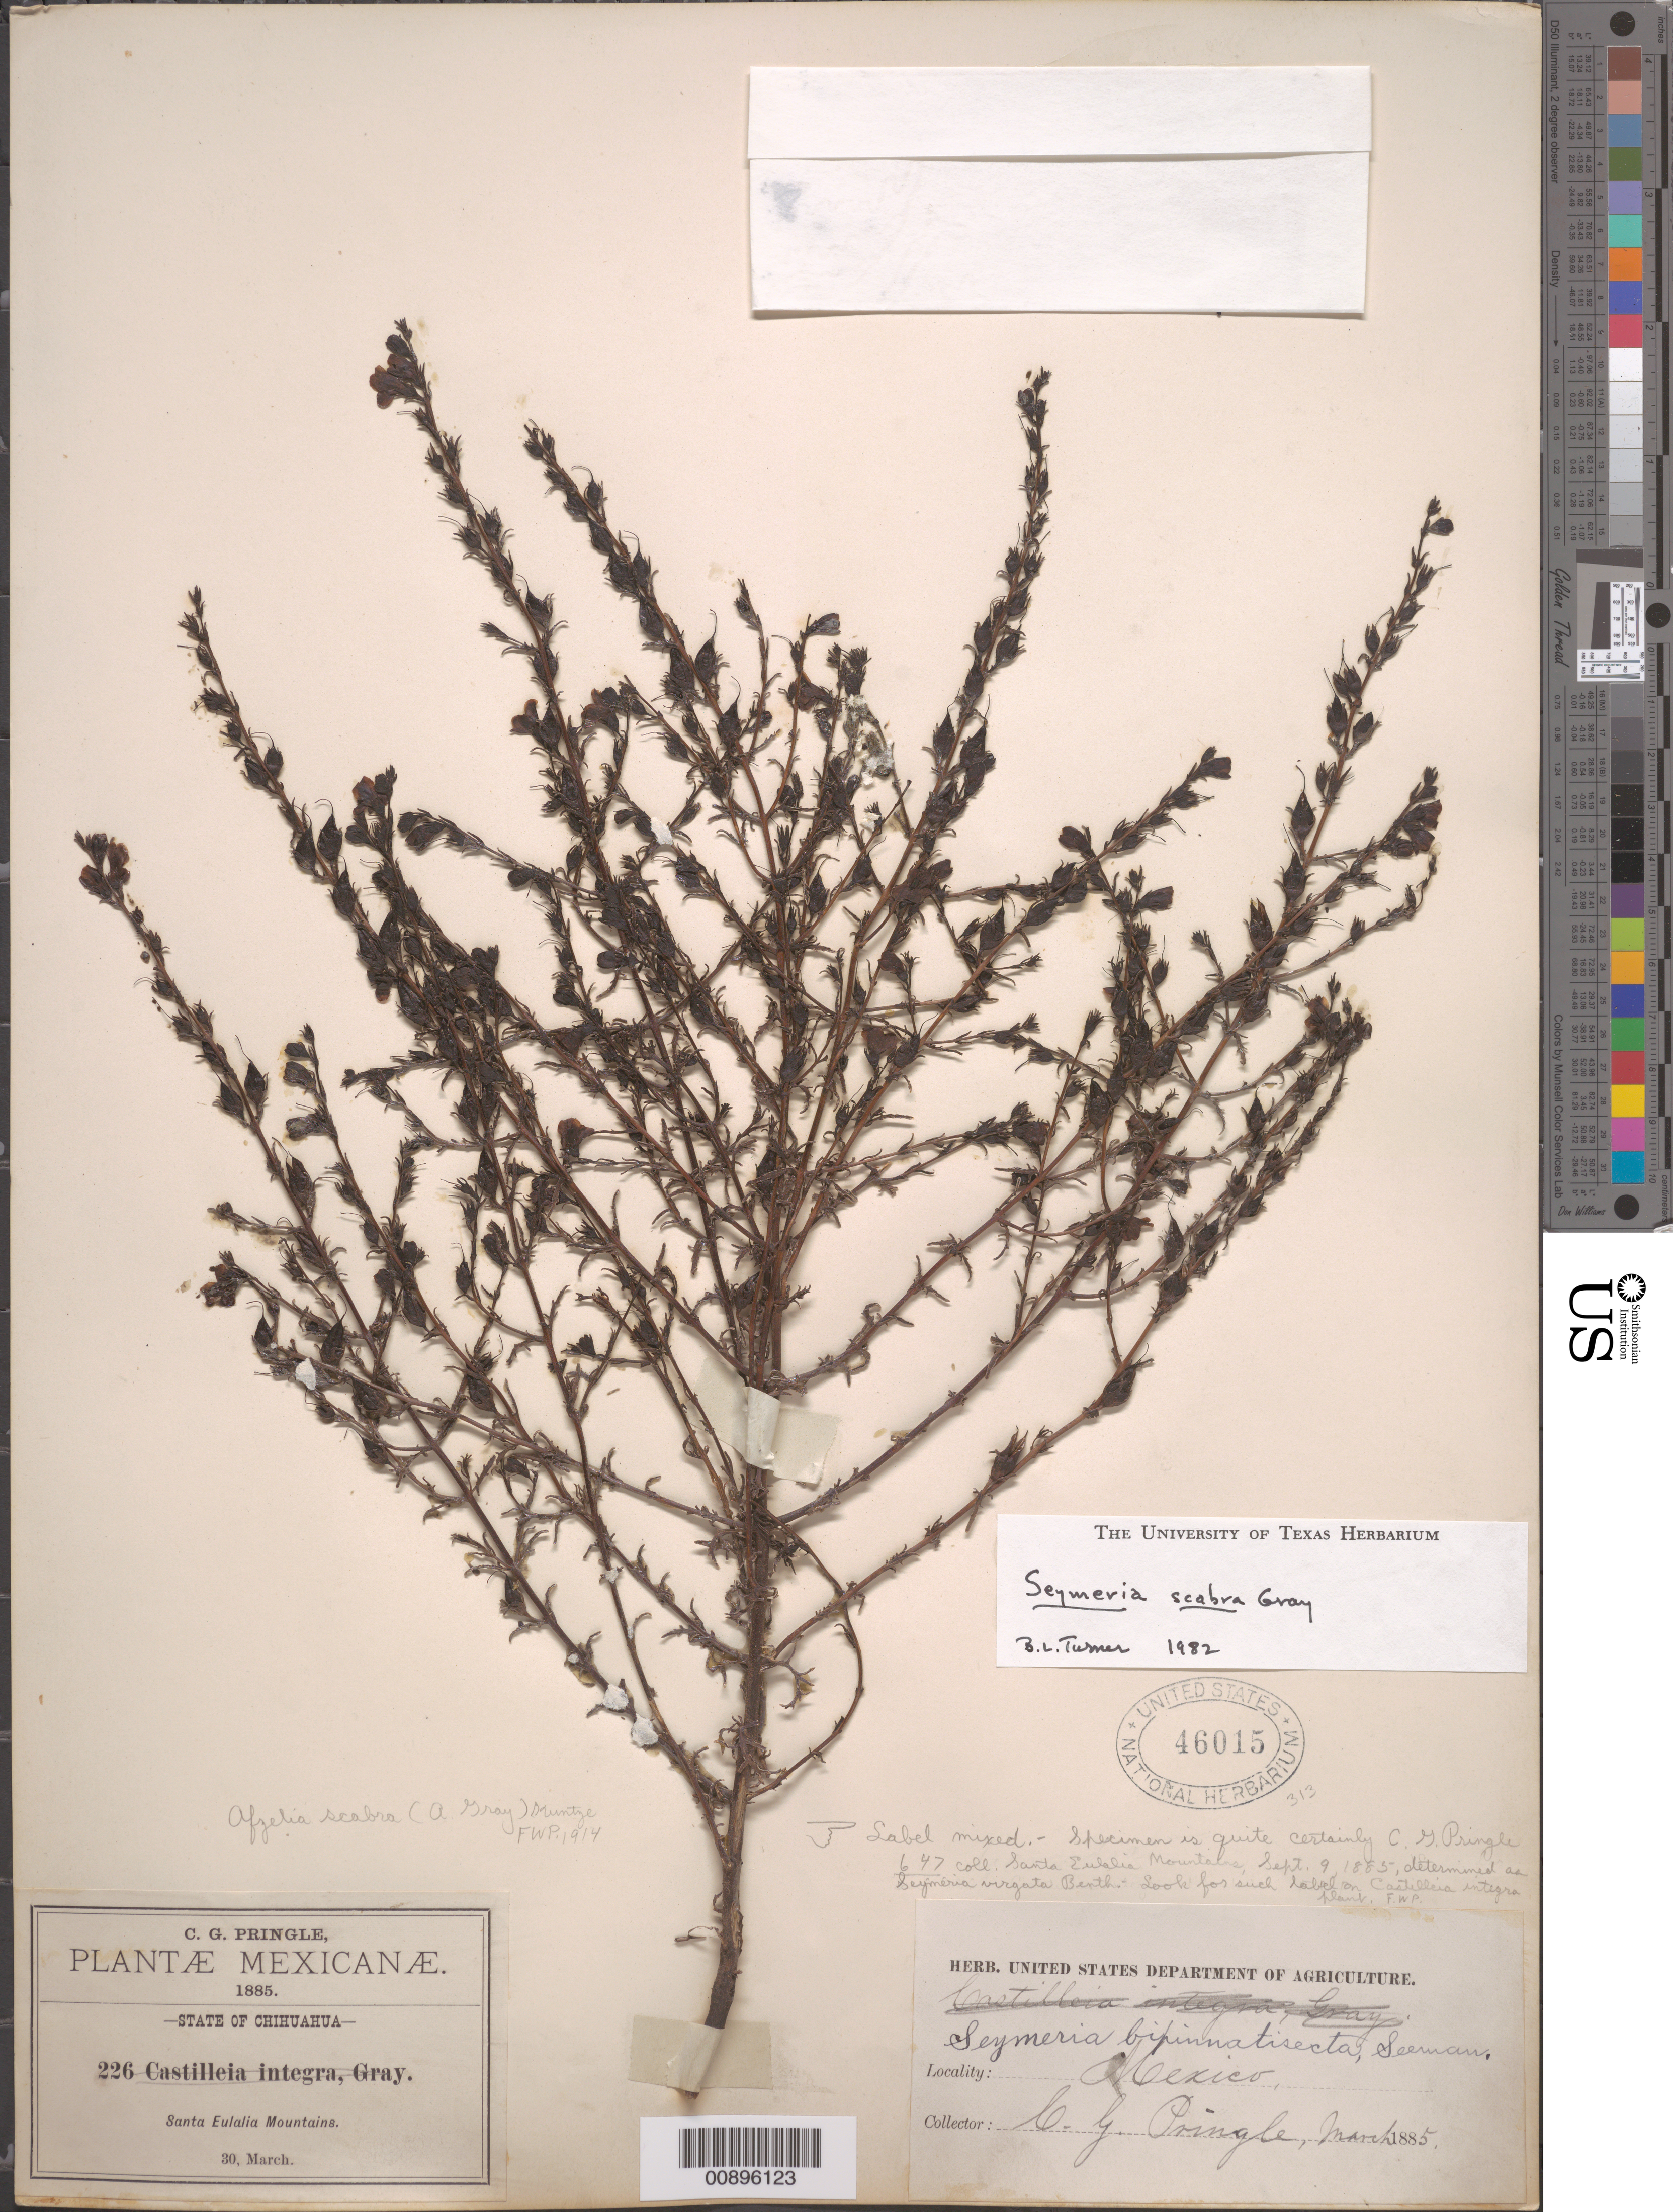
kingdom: Plantae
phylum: Tracheophyta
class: Magnoliopsida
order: Lamiales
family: Orobanchaceae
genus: Seymeria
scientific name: Seymeria scabra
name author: A. Gray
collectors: C. G. Pringle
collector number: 226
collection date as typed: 30 Mar 1885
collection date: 1885-03-30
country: Mexico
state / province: Chihuahua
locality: Santa Eulalia Mountains, Chihuahua.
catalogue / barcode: US 46015